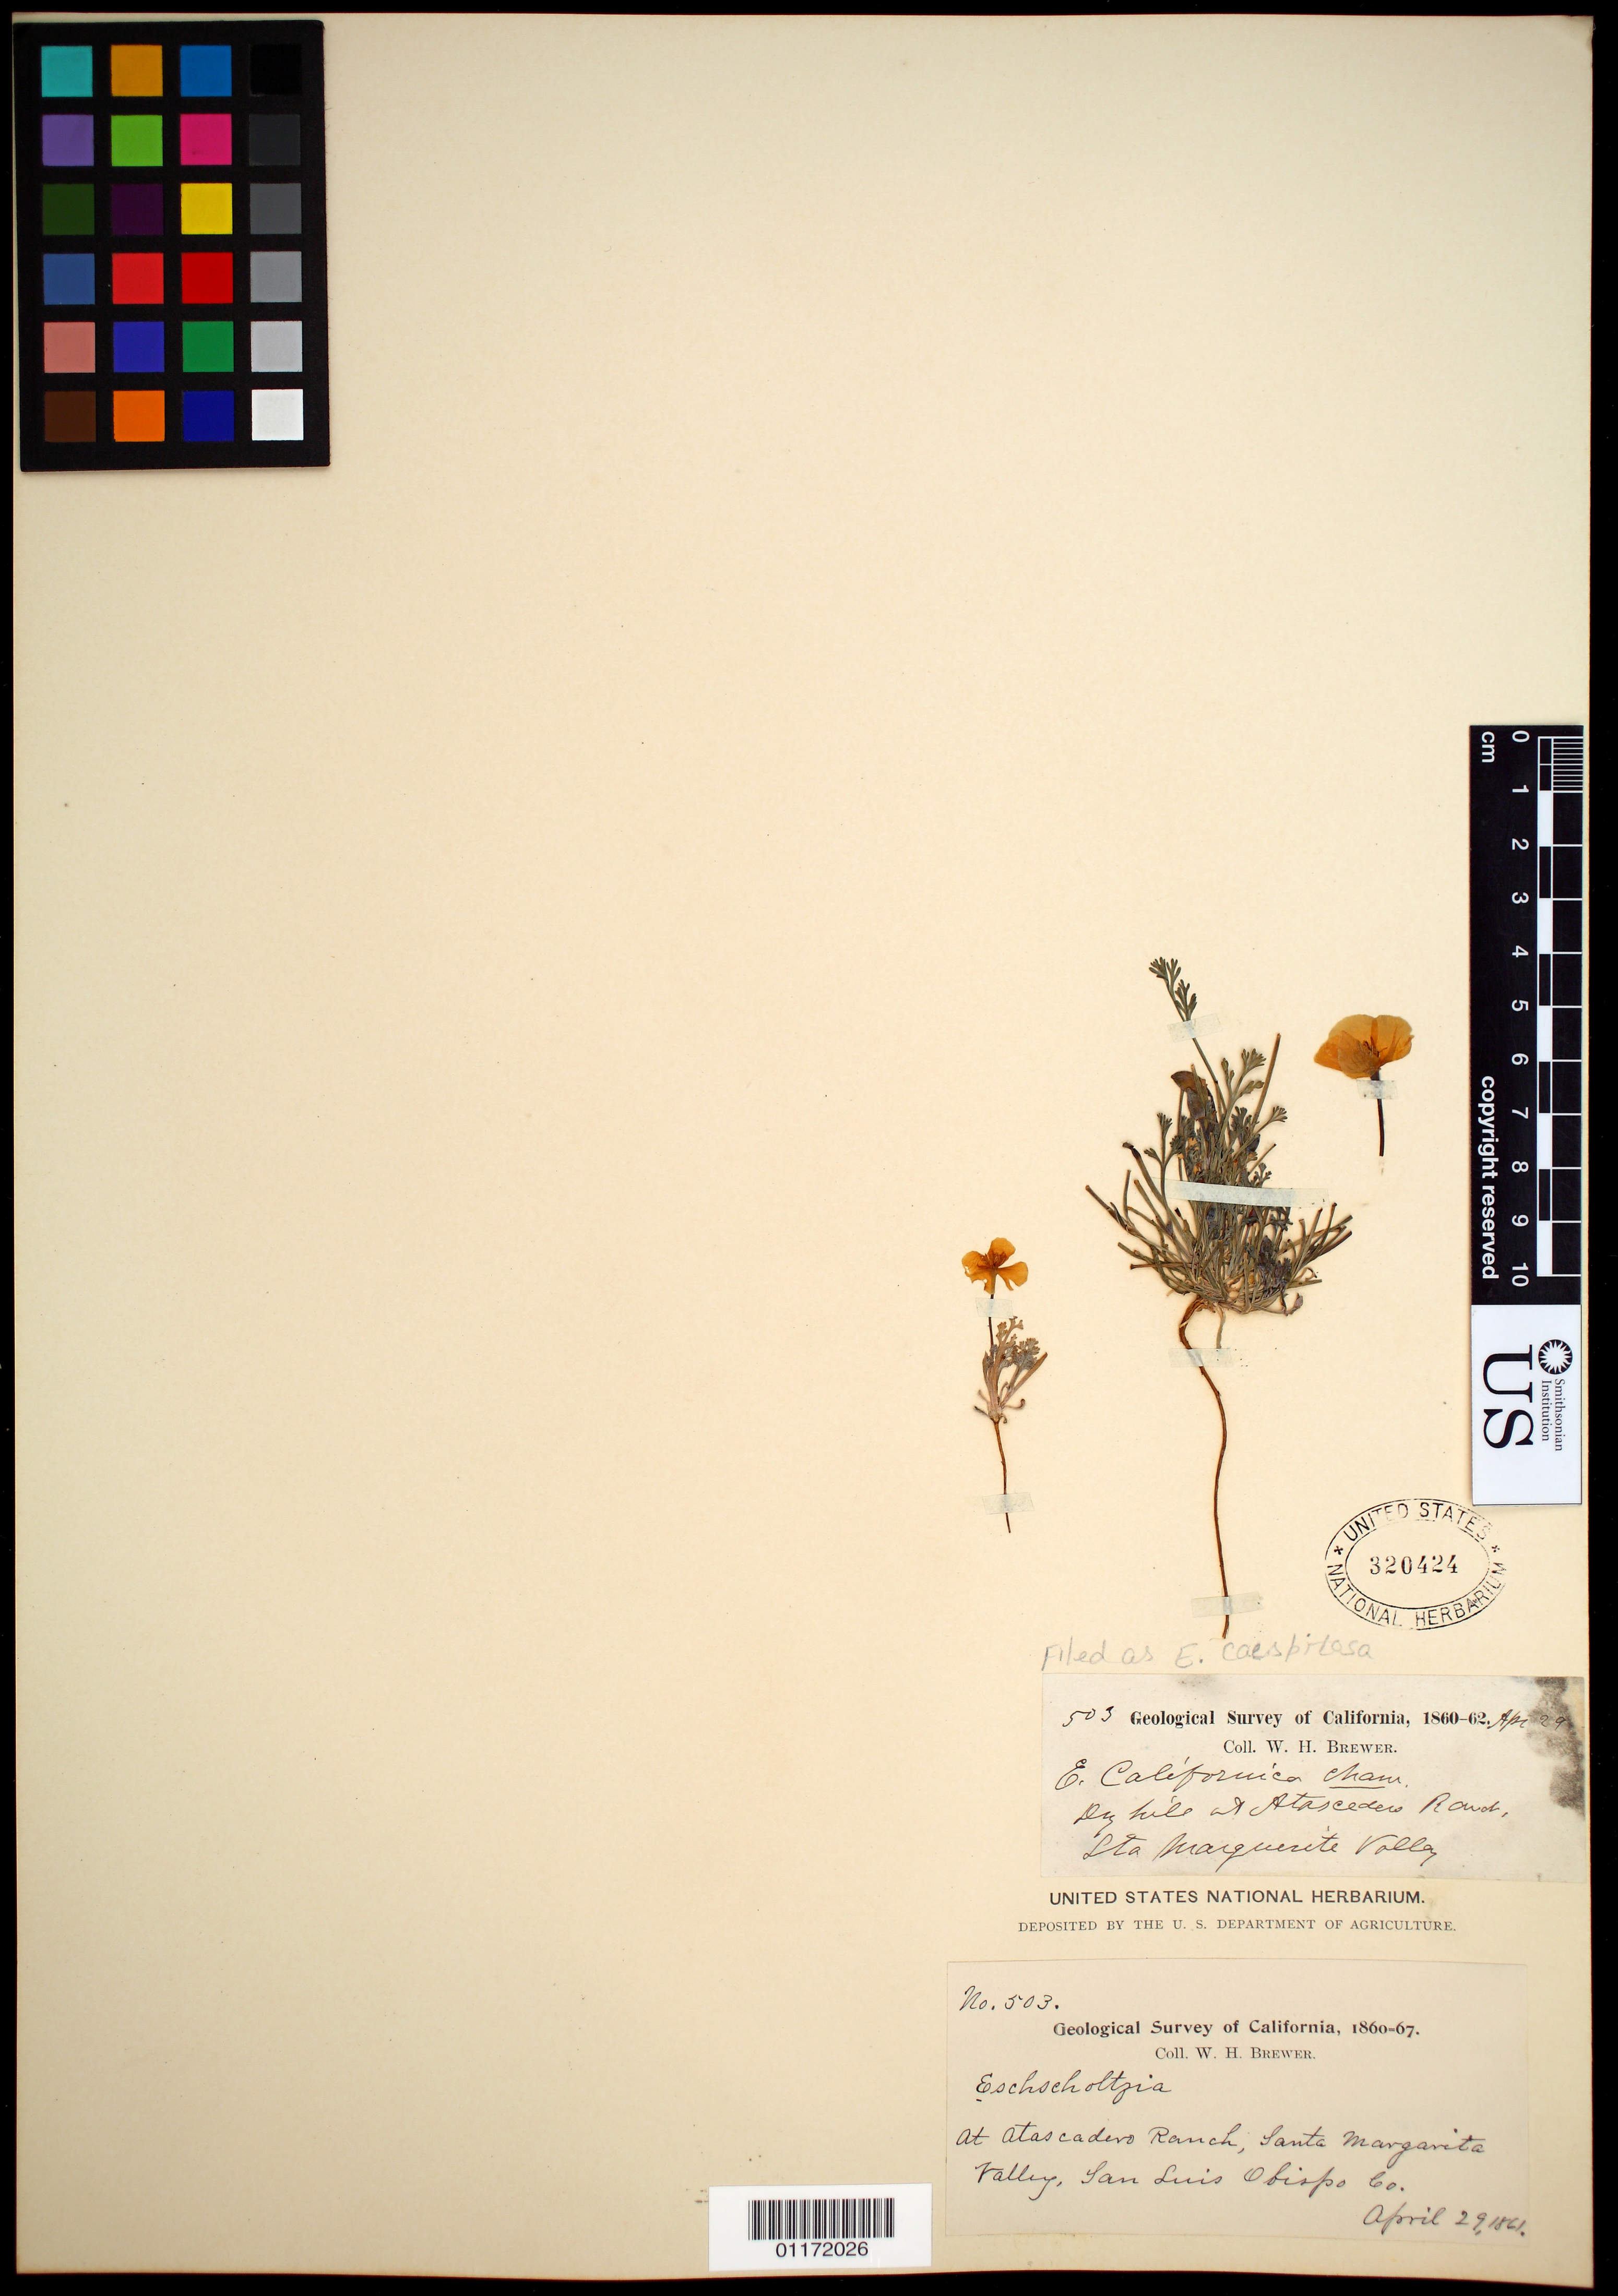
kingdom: Plantae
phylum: Tracheophyta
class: Magnoliopsida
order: Ranunculales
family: Papaveraceae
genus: Eschscholzia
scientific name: Eschscholzia caespitosa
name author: Benth.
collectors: W. H. Brewer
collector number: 503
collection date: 1861-04-29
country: United States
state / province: California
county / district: San Luis Obispo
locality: At Atascadero Ranch, Santa Margarita Valley.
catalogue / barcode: US 320424